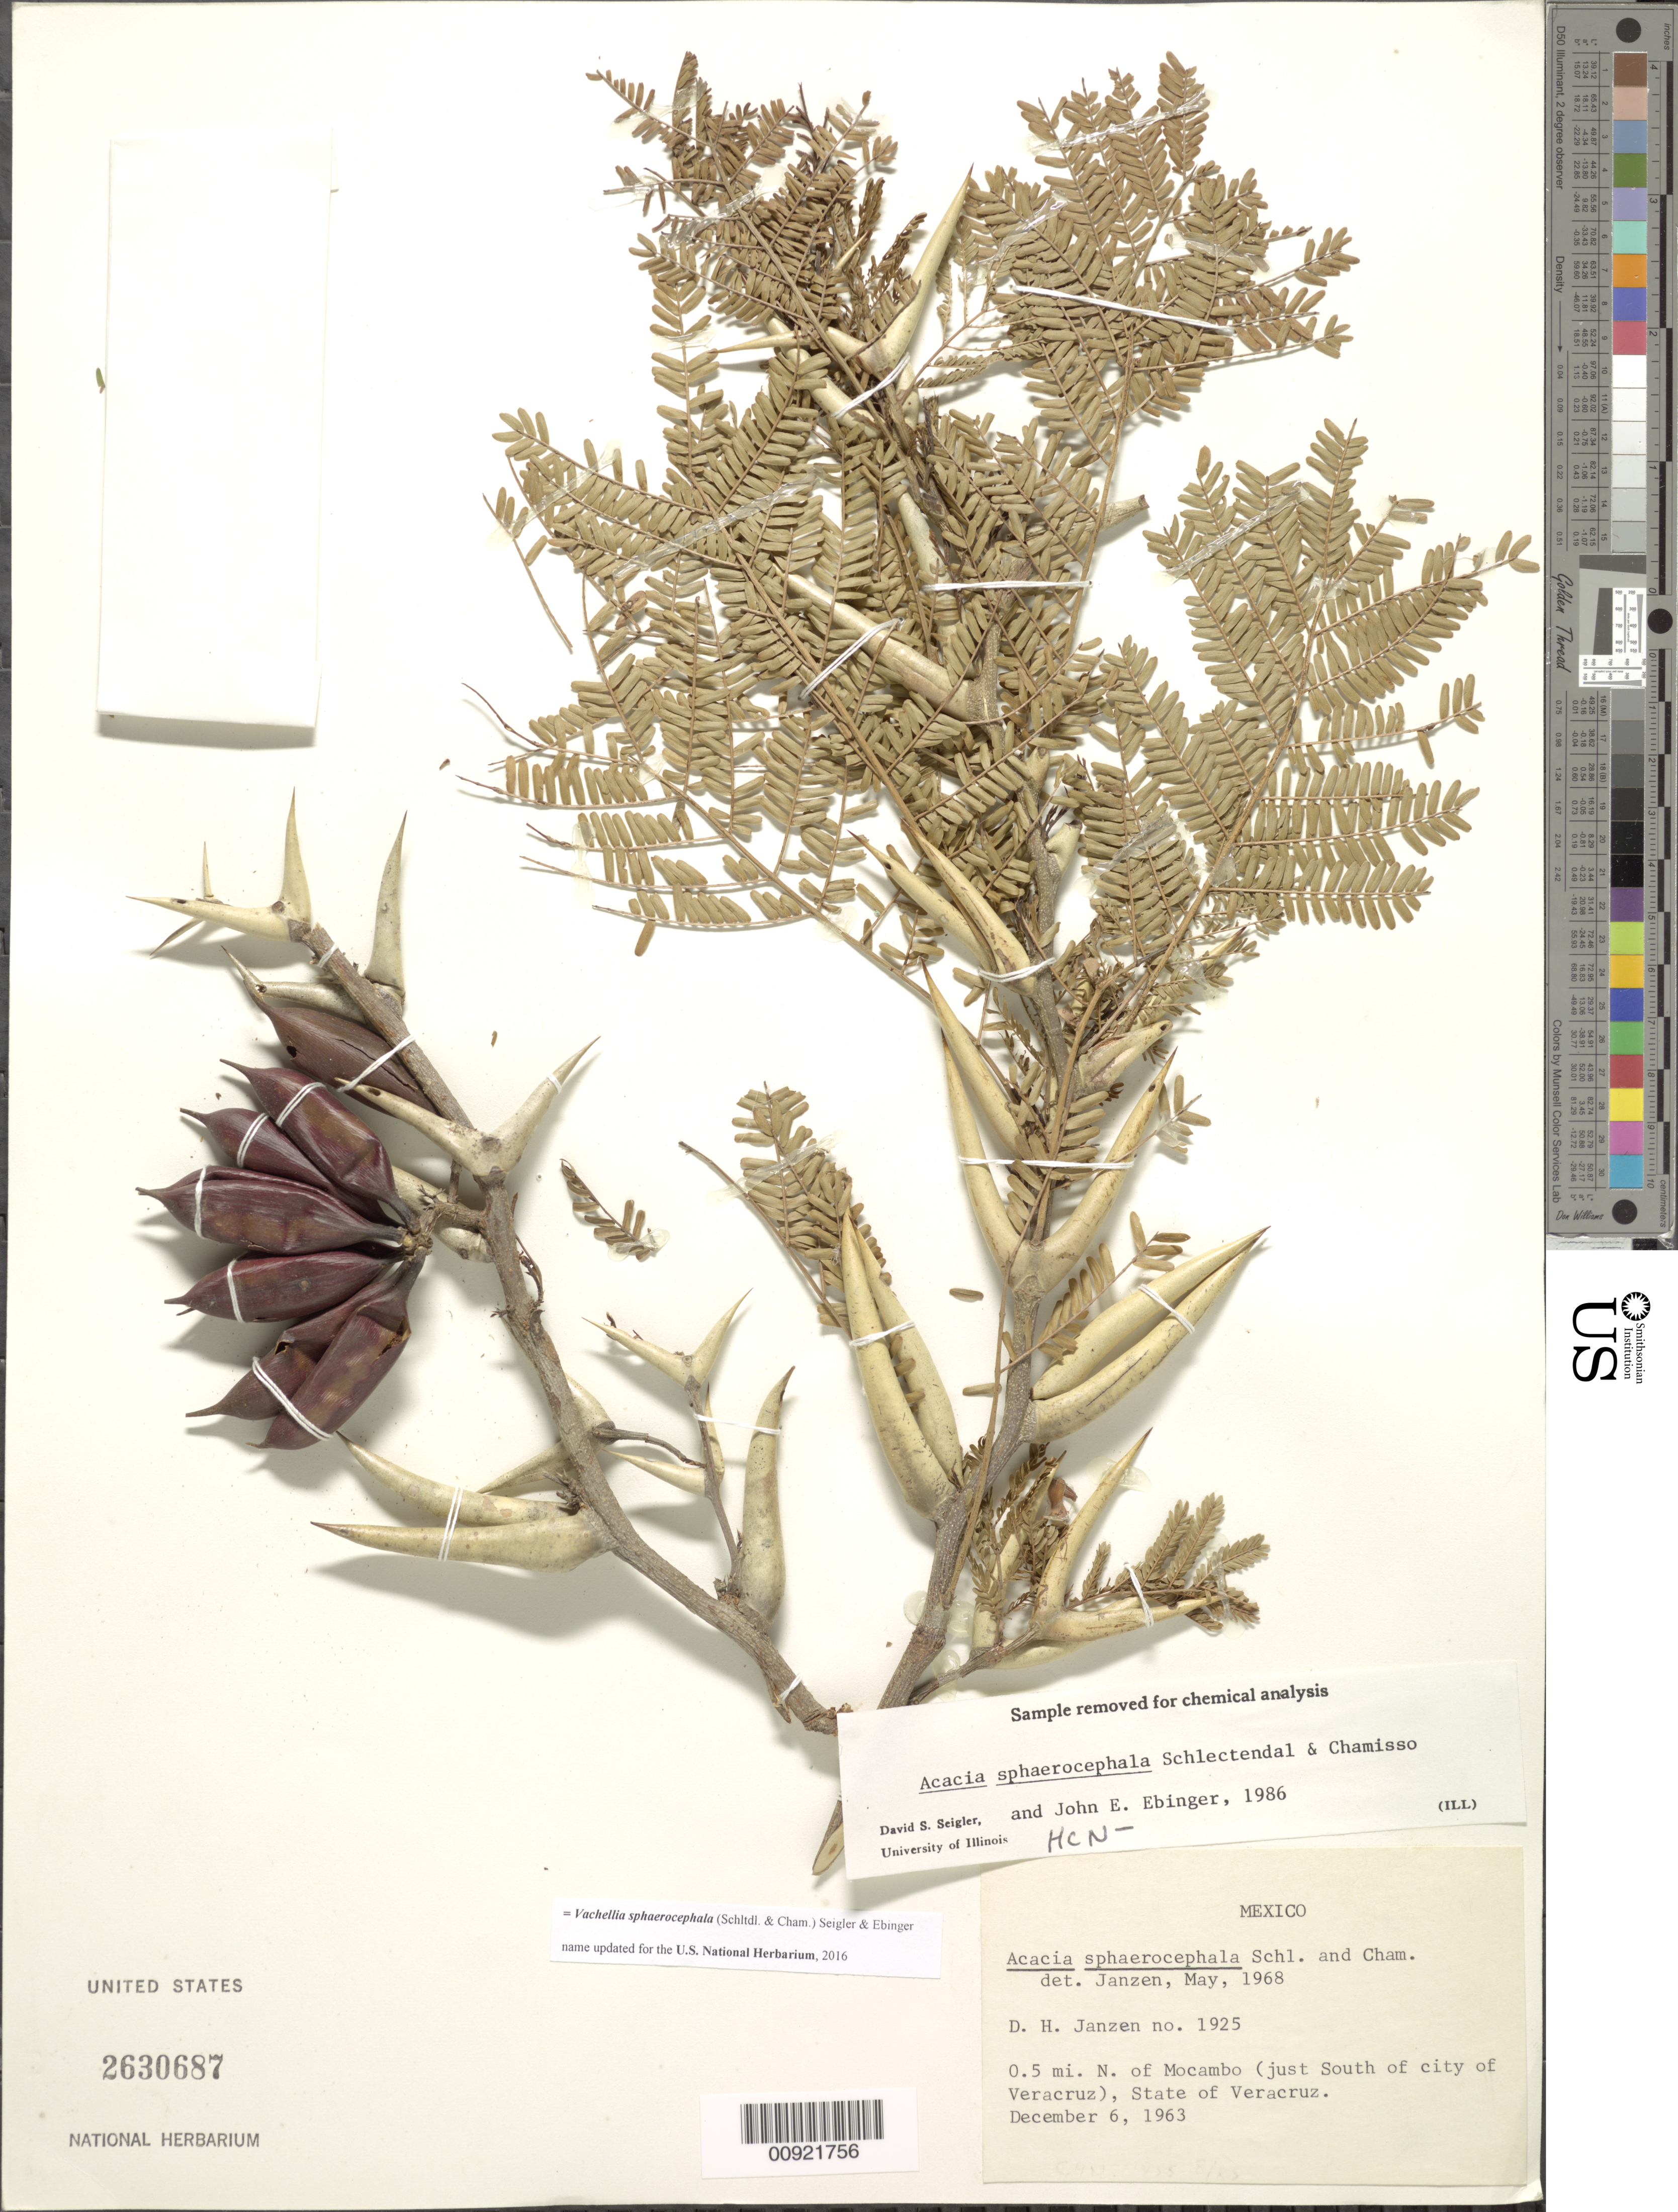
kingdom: Plantae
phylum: Tracheophyta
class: Magnoliopsida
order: Fabales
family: Fabaceae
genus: Vachellia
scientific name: Vachellia sphaerocephala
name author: (Cham. & Schltdl.) Seigler & Ebinger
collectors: D. Janzen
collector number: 1925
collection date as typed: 06 Dec 1963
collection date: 1963-12-06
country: Mexico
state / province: Veracruz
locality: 0.5 mi. N of Mocambo (just South of city of Veracruz), State of Veracruz.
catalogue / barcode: US 2630687